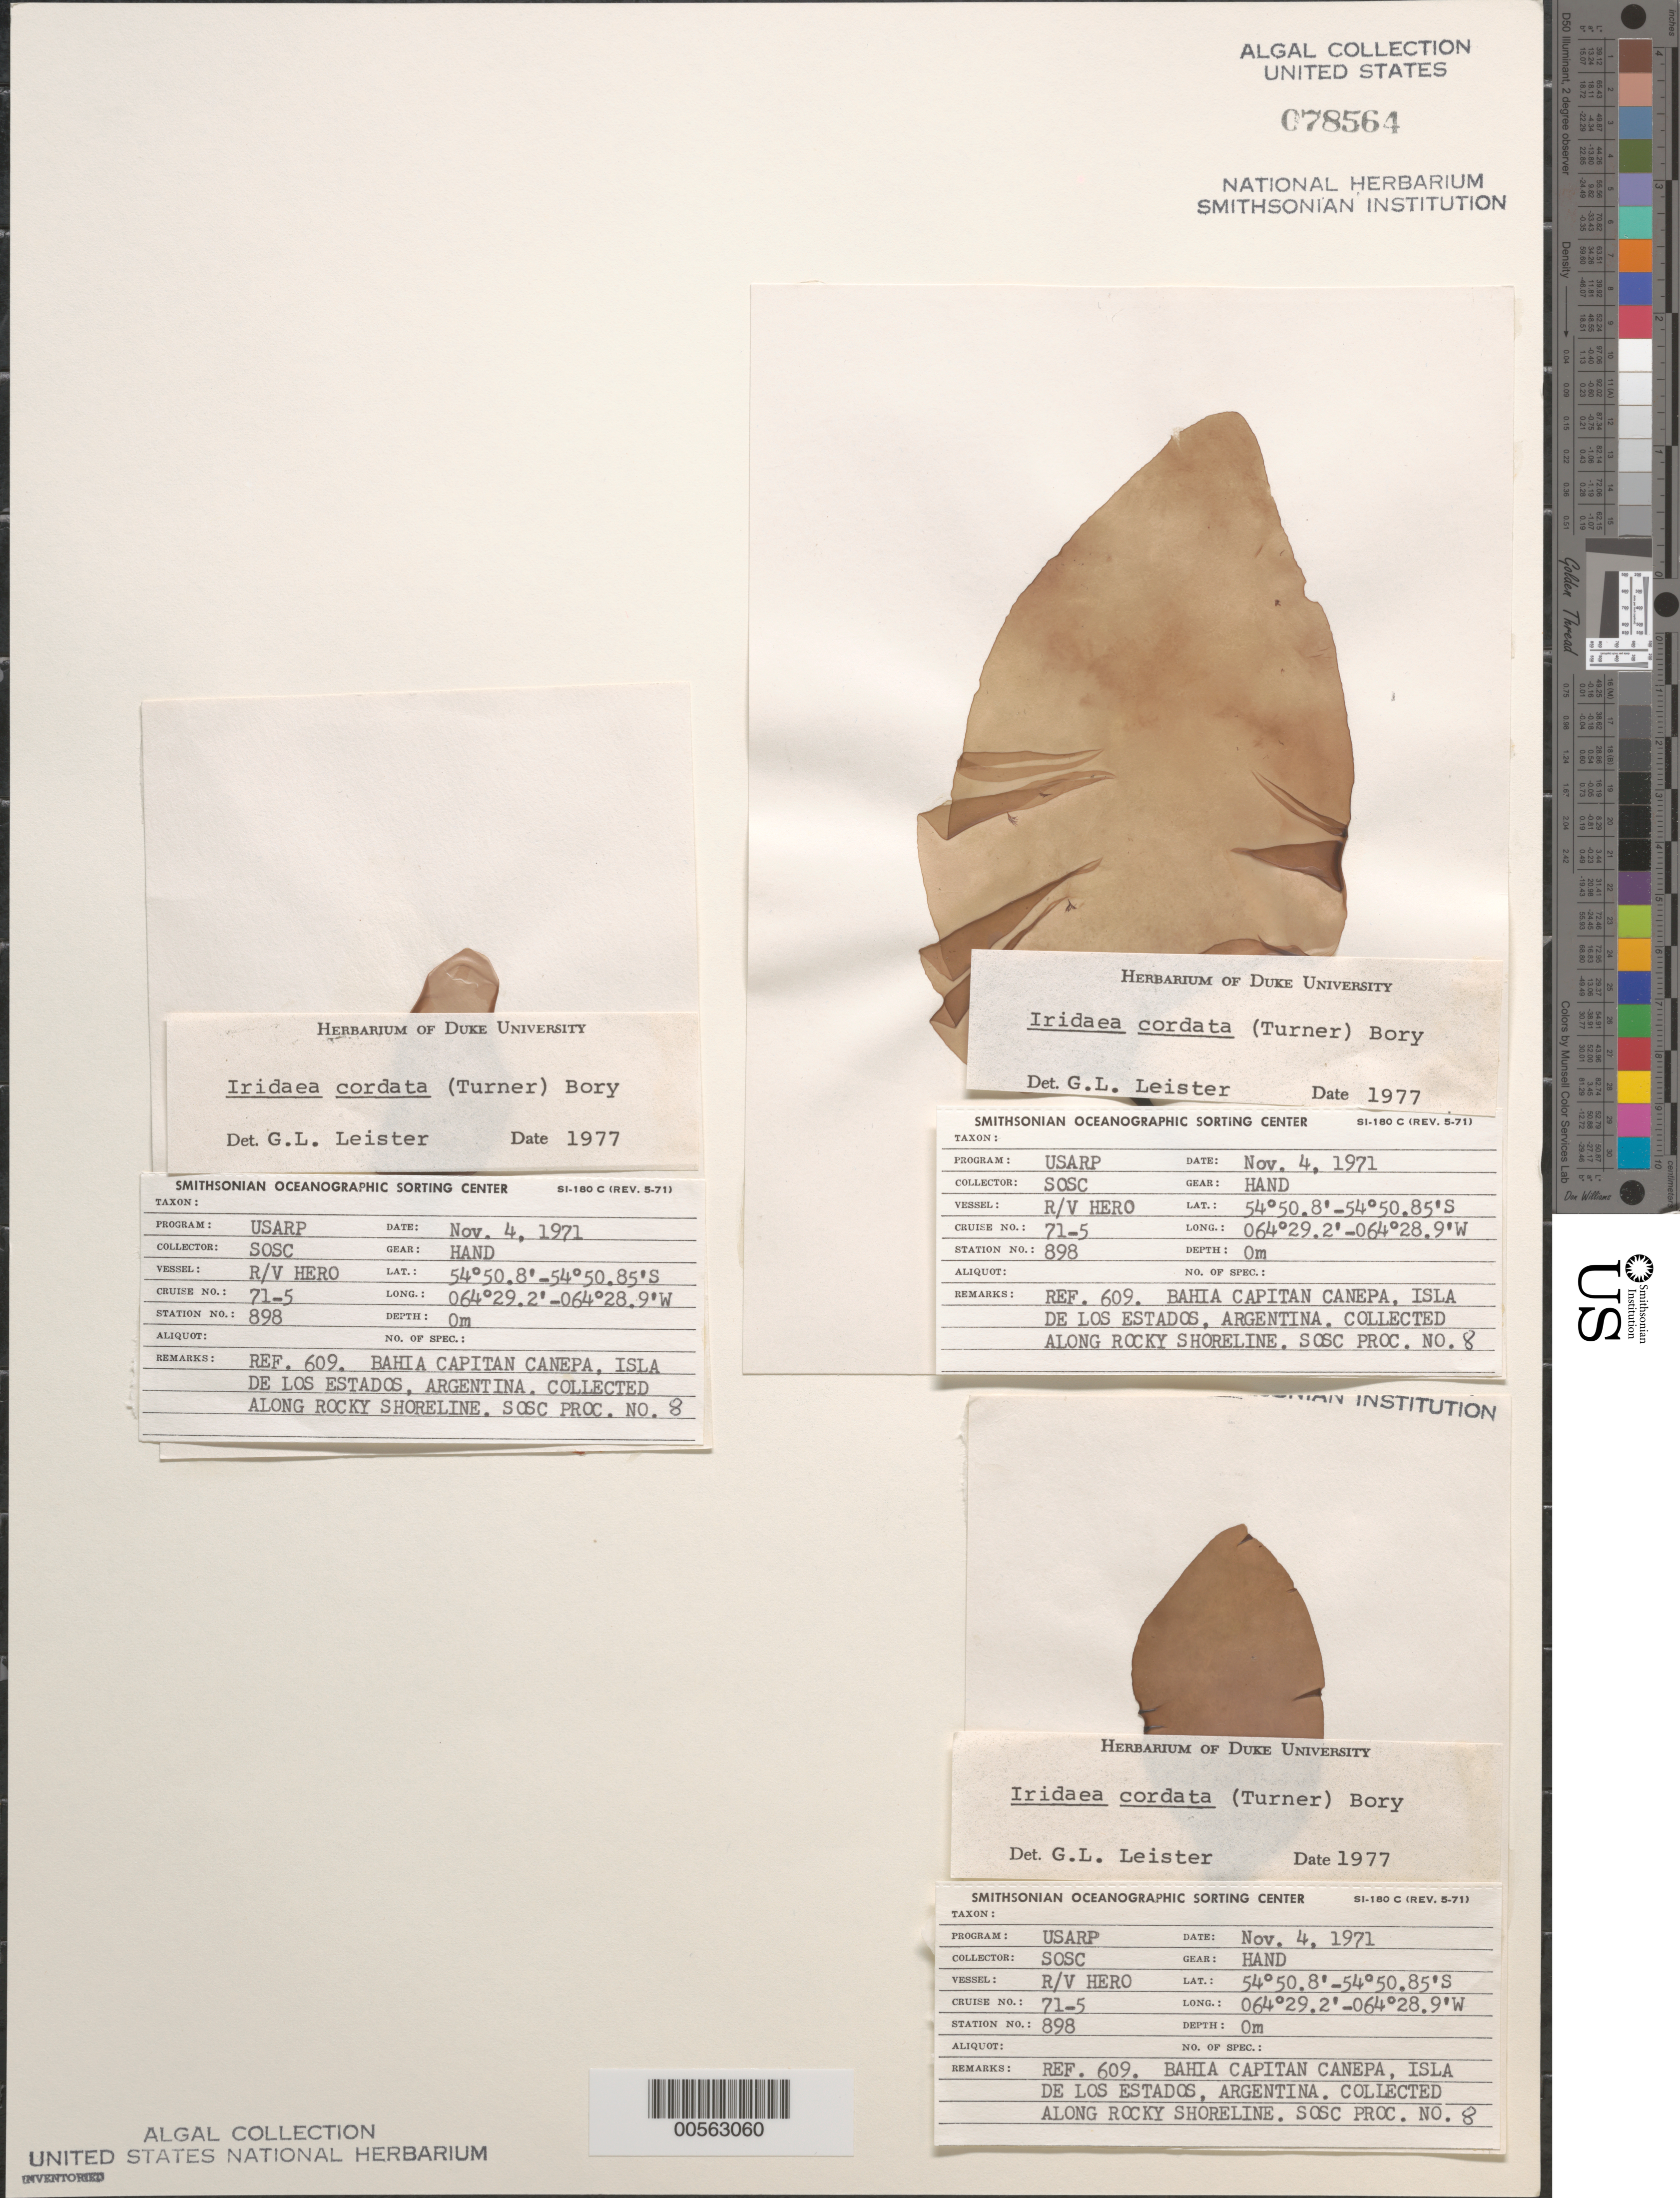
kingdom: Plantae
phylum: Rhodophyta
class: Florideophyceae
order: Gigartinales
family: Gigartinaceae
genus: Iridaea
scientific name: Iridaea cordata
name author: (Turner) Bory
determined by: Leister, G. L.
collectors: SOSC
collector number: Station 898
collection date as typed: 04 Nov 1971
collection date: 1971-11-04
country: Argentina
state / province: Tierra del Fuego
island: Isla de los Estados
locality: Bahia Capitan Canepa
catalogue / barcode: US 78564